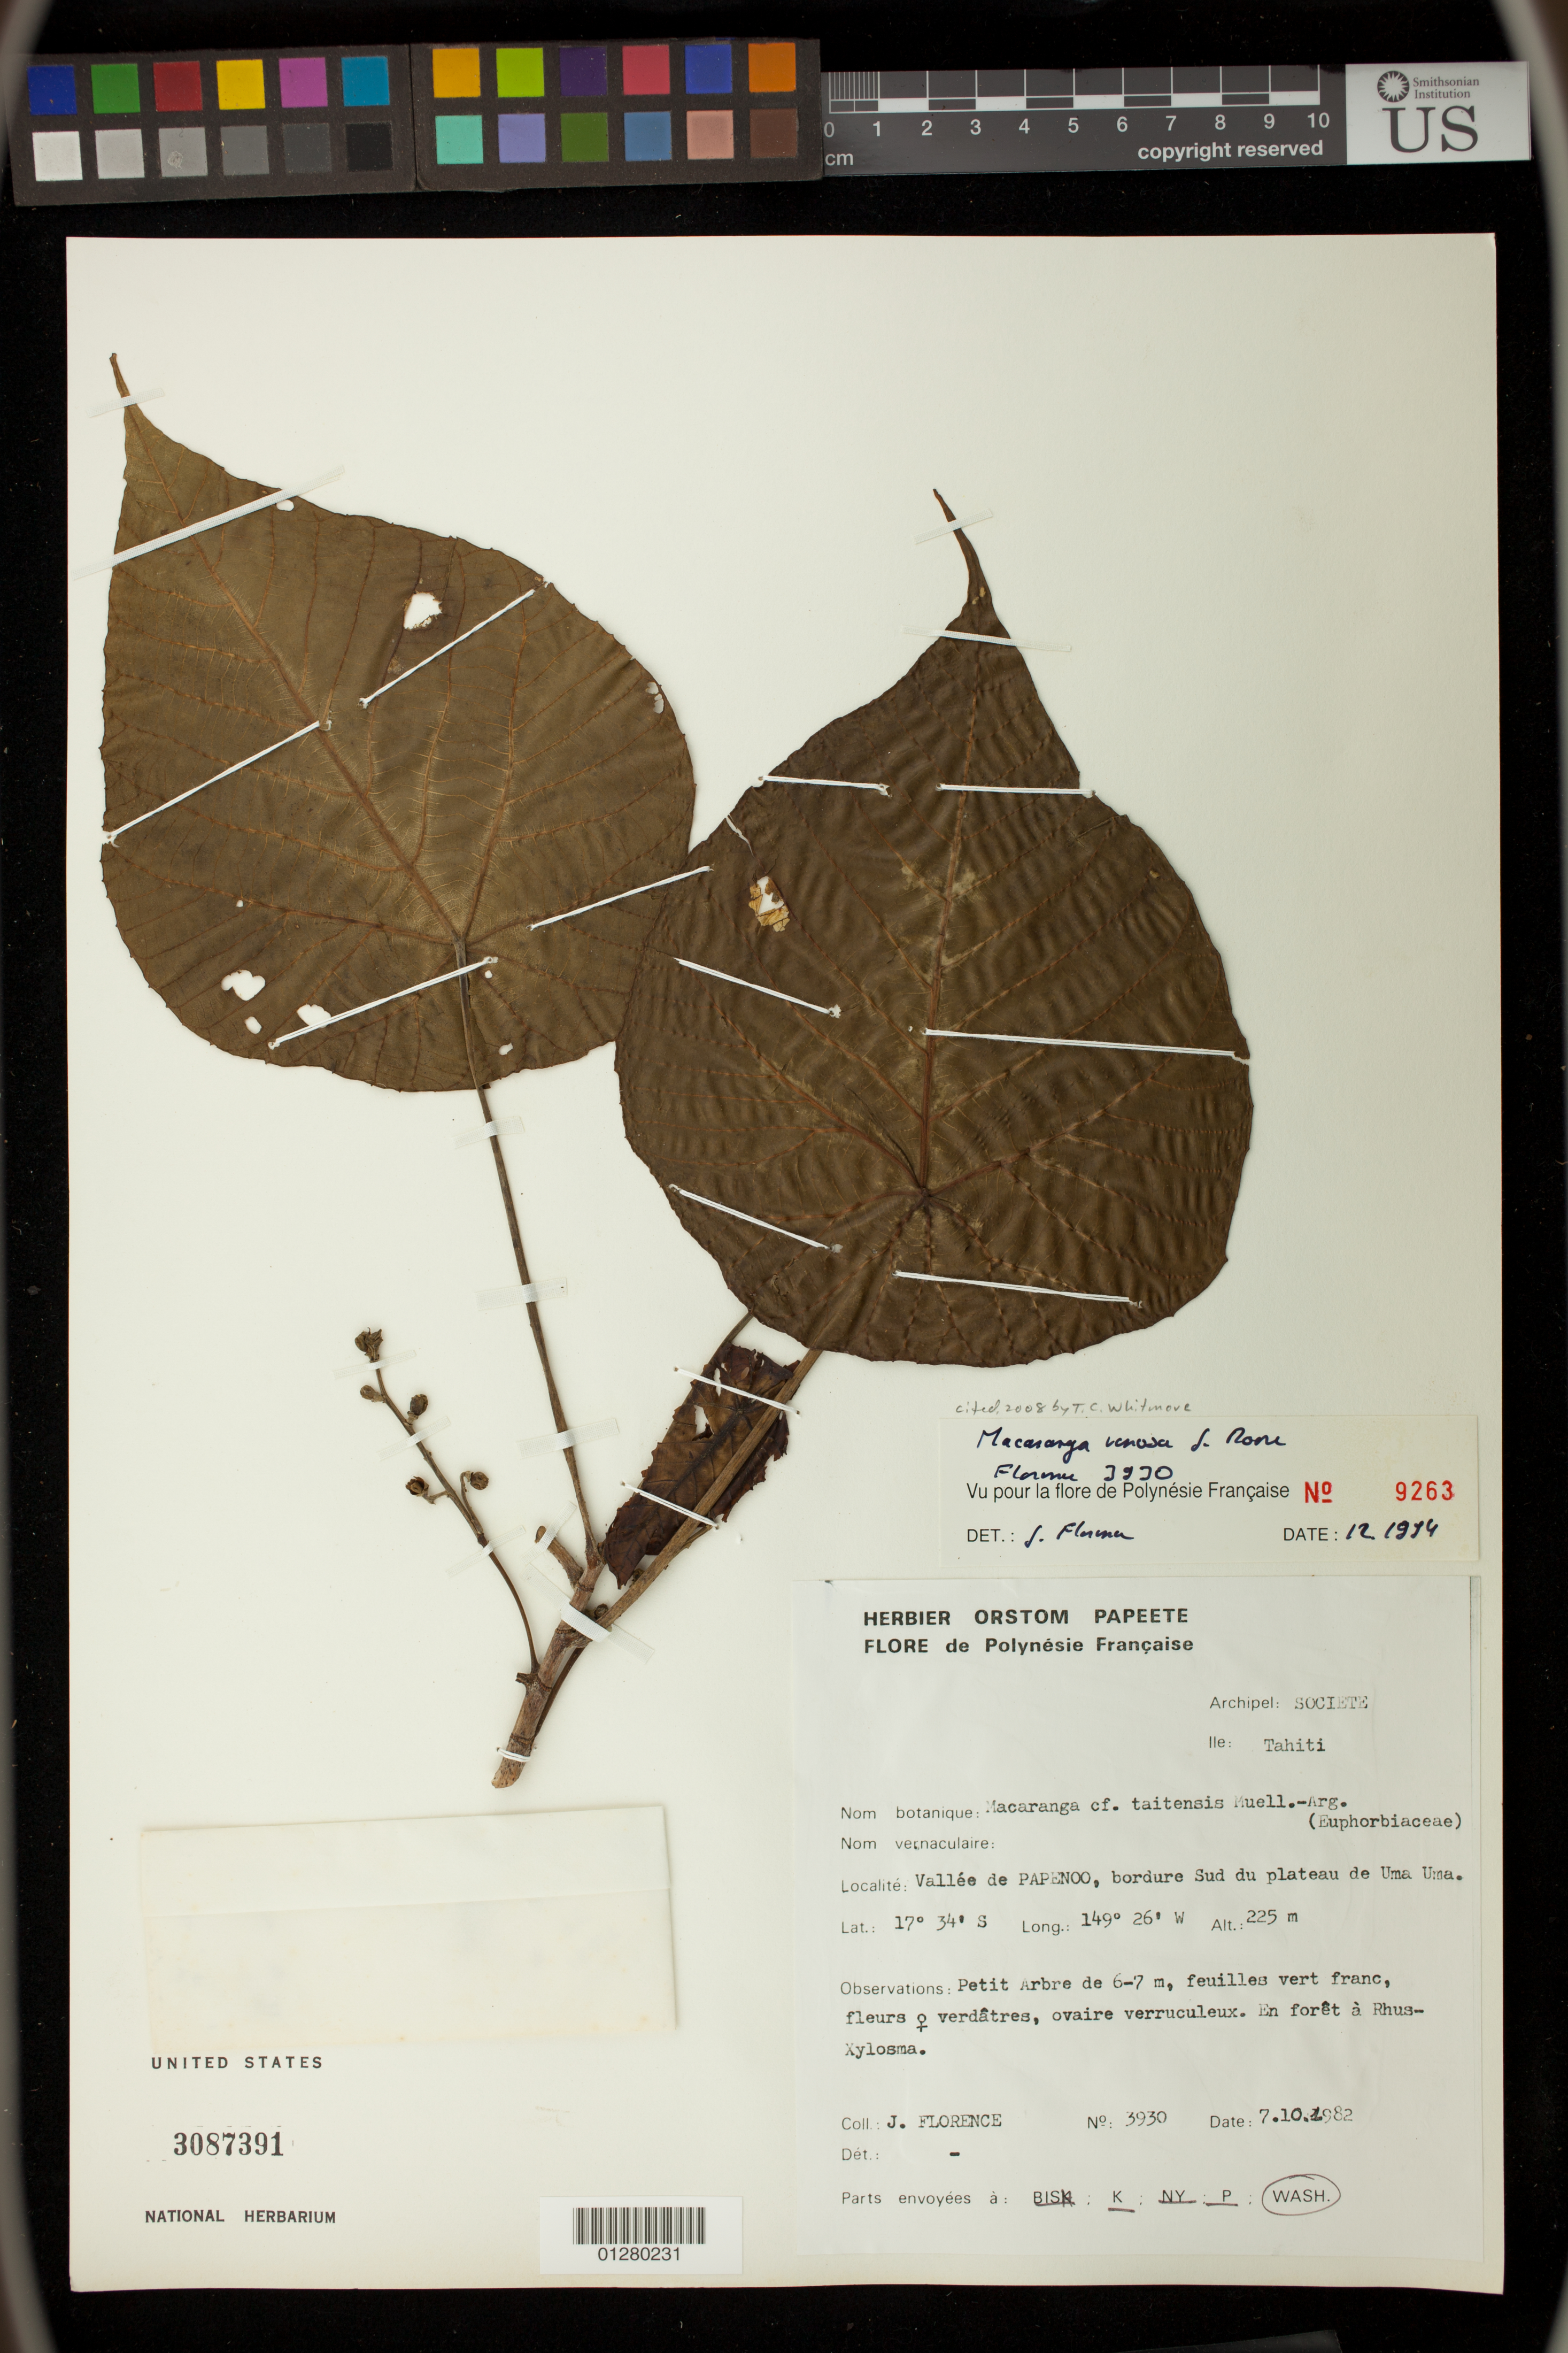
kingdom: Plantae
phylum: Tracheophyta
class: Magnoliopsida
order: Malpighiales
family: Euphorbiaceae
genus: Macaranga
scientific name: Macaranga venosa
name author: J.W. Moore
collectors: J. Florence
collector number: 3930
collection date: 1982-10-07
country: French Polynesia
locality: Societe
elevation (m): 225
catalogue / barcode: US 3087391